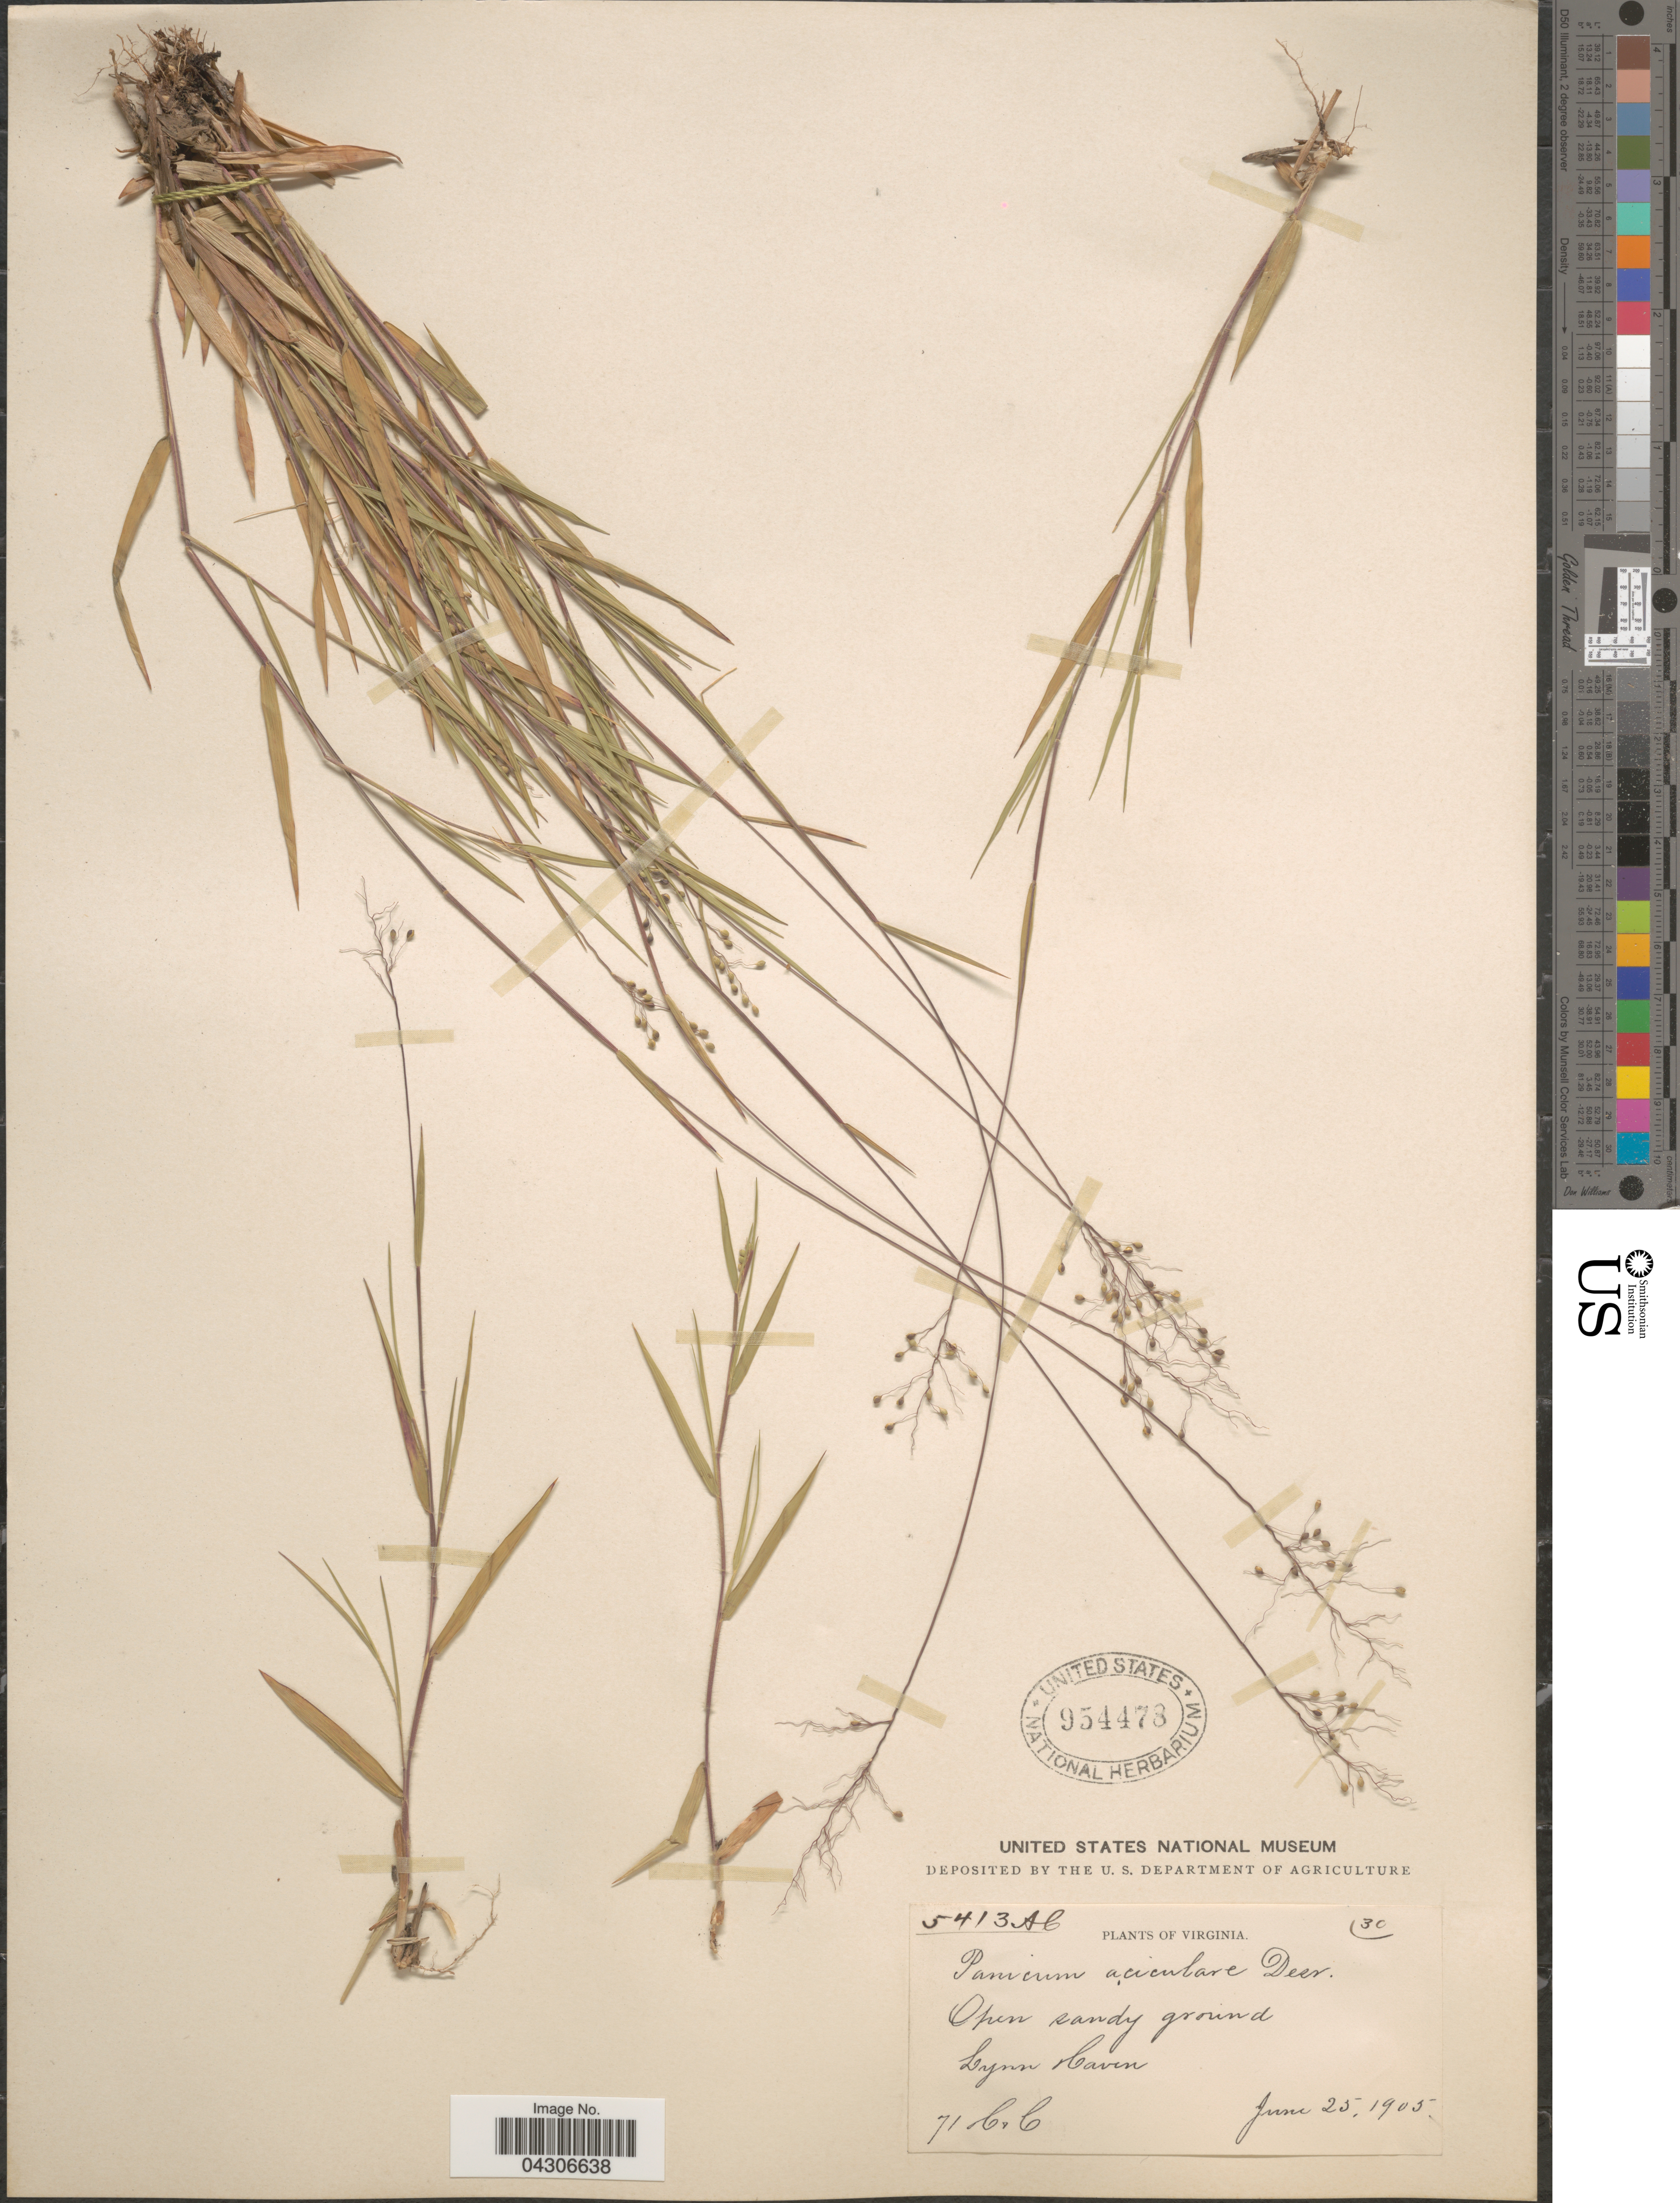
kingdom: Plantae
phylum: Tracheophyta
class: Liliopsida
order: Poales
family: Poaceae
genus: Dichanthelium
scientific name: Dichanthelium aciculare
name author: (Desv. ex Poir.) Gould & C.A. Clark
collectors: C. C.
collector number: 71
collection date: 1905-06-25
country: United States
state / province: Virginia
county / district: City of Virginia Beach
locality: Lynn Haven.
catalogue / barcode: US 954478